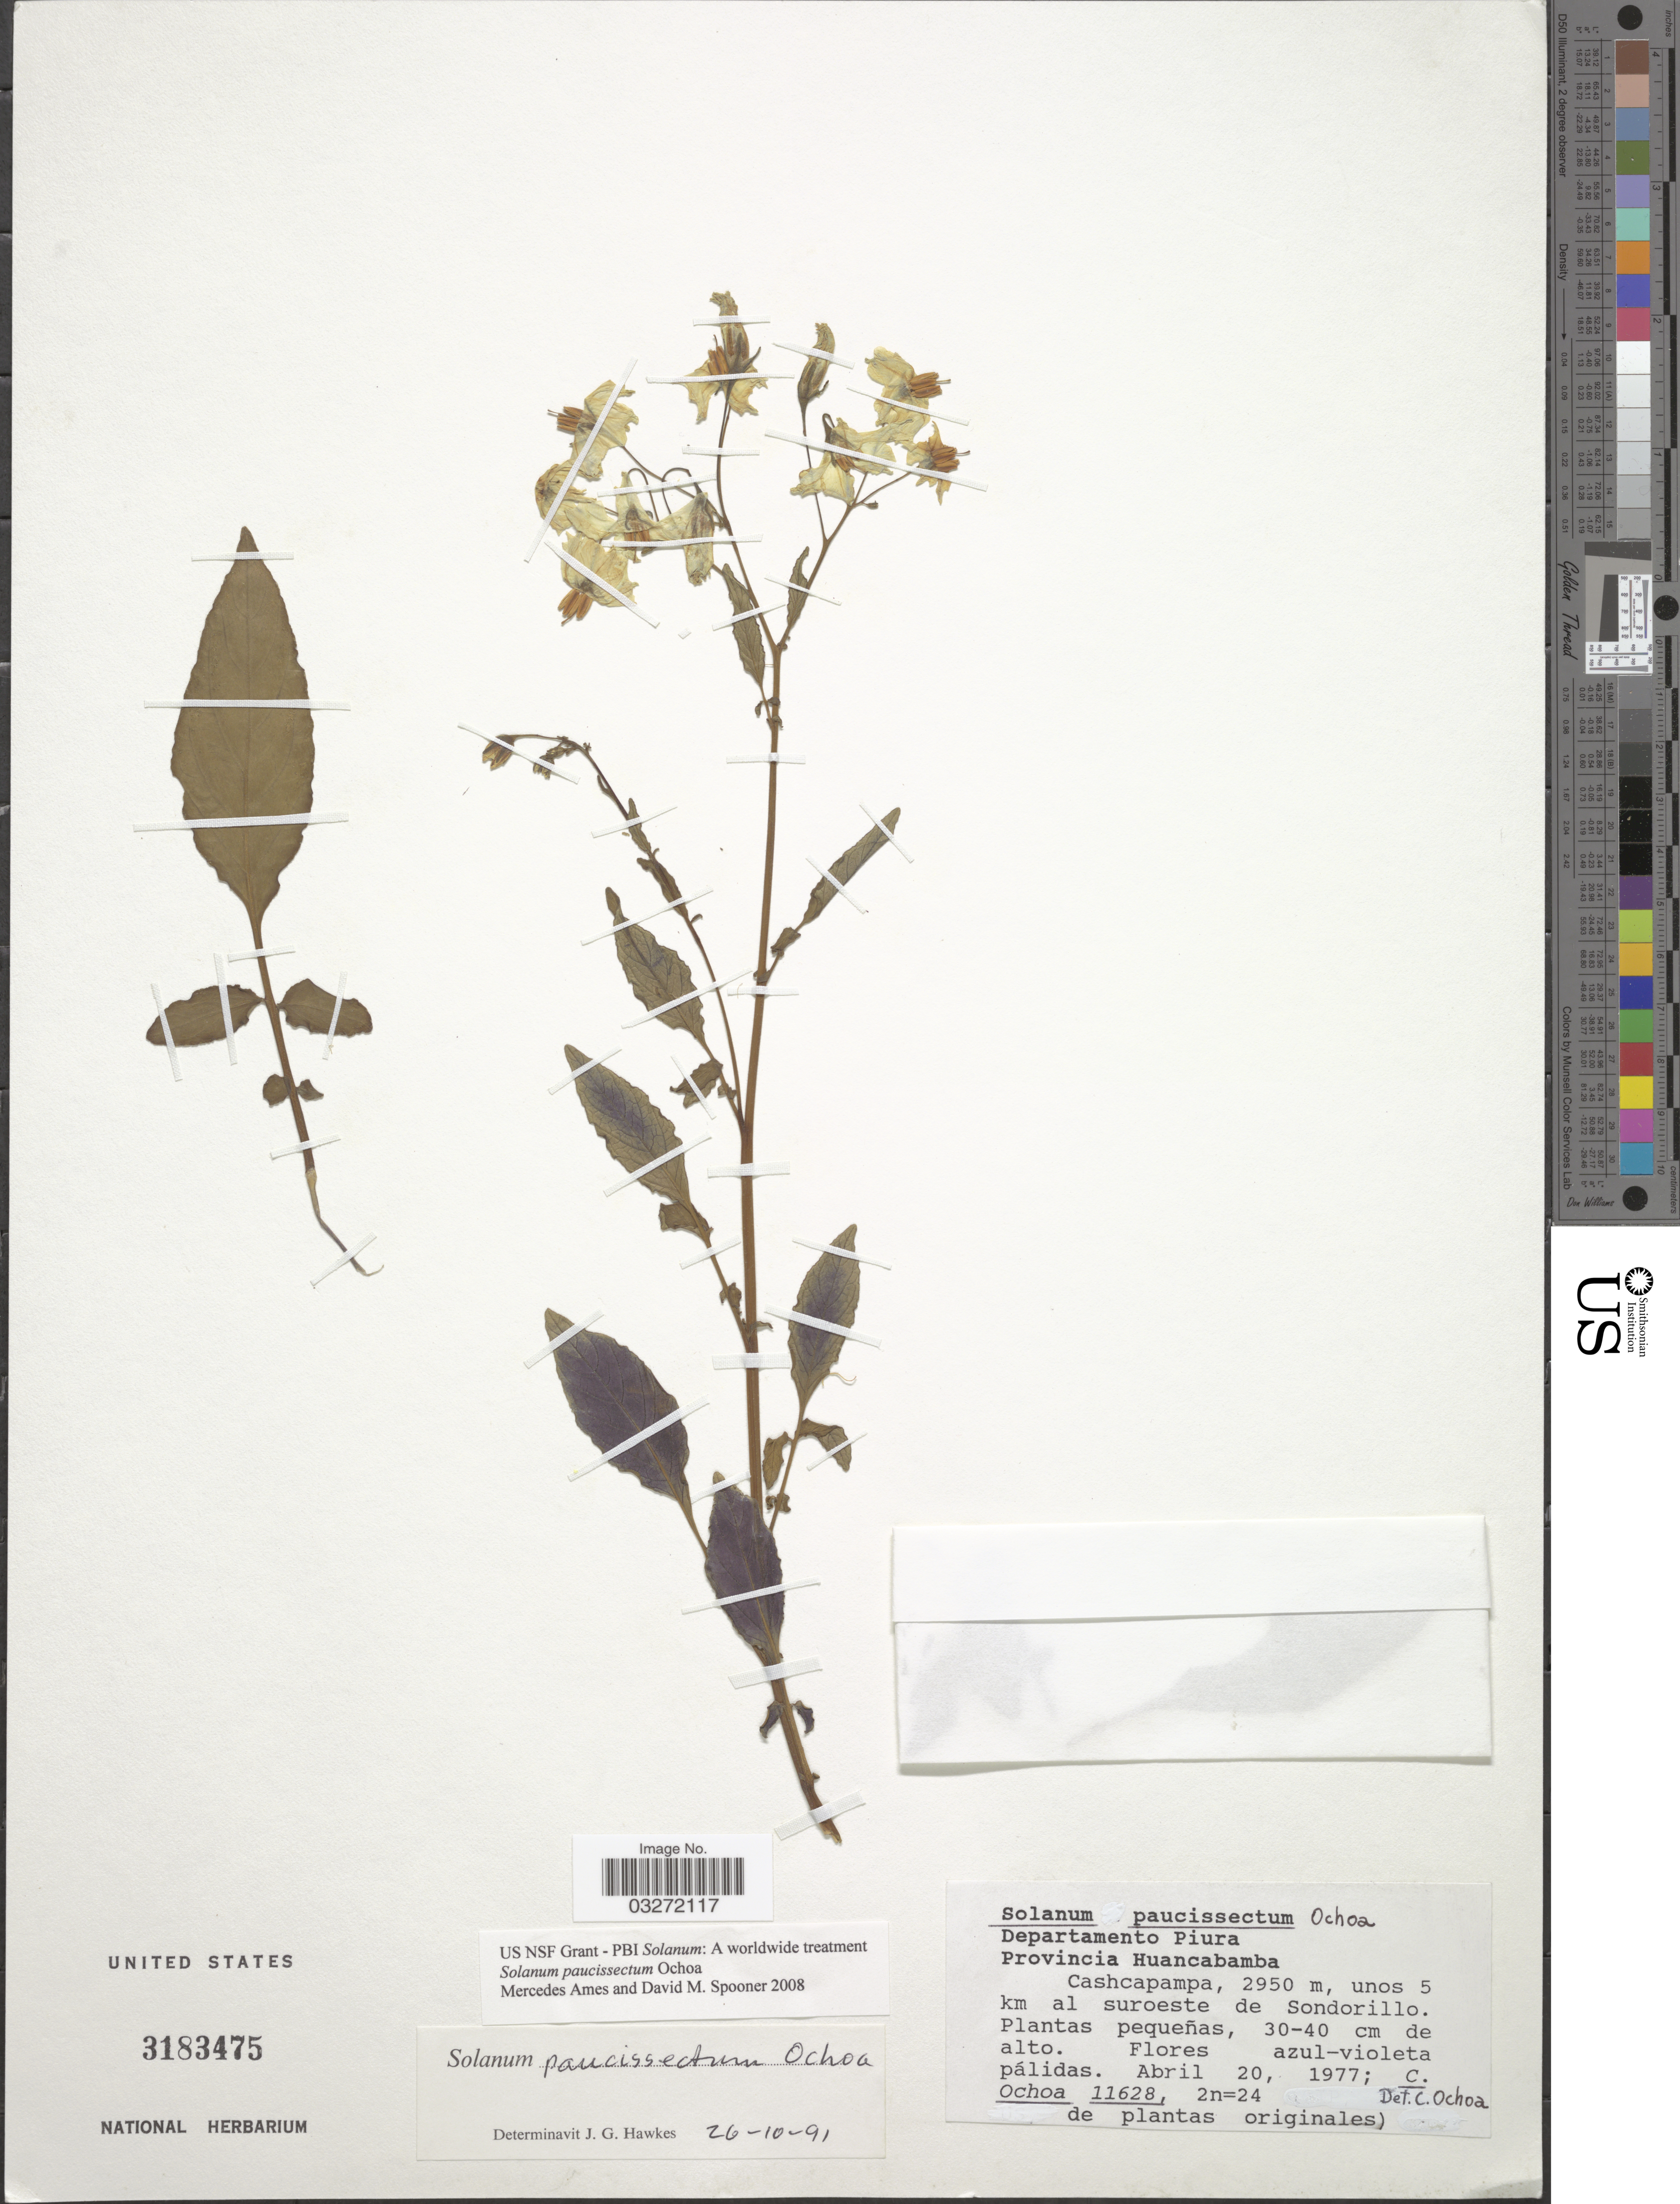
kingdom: Plantae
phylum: Tracheophyta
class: Magnoliopsida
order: Solanales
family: Solanaceae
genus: Solanum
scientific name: Solanum paucissectum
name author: Ochoa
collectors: C. Ochoa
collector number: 11628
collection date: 1977-04-20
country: Peru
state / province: Piura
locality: Departamento Piura. Provincia Huancabamba. Cahscapampa, unos 5 km al suroeste de Sondorillo.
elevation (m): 2950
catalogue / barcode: US 3183475